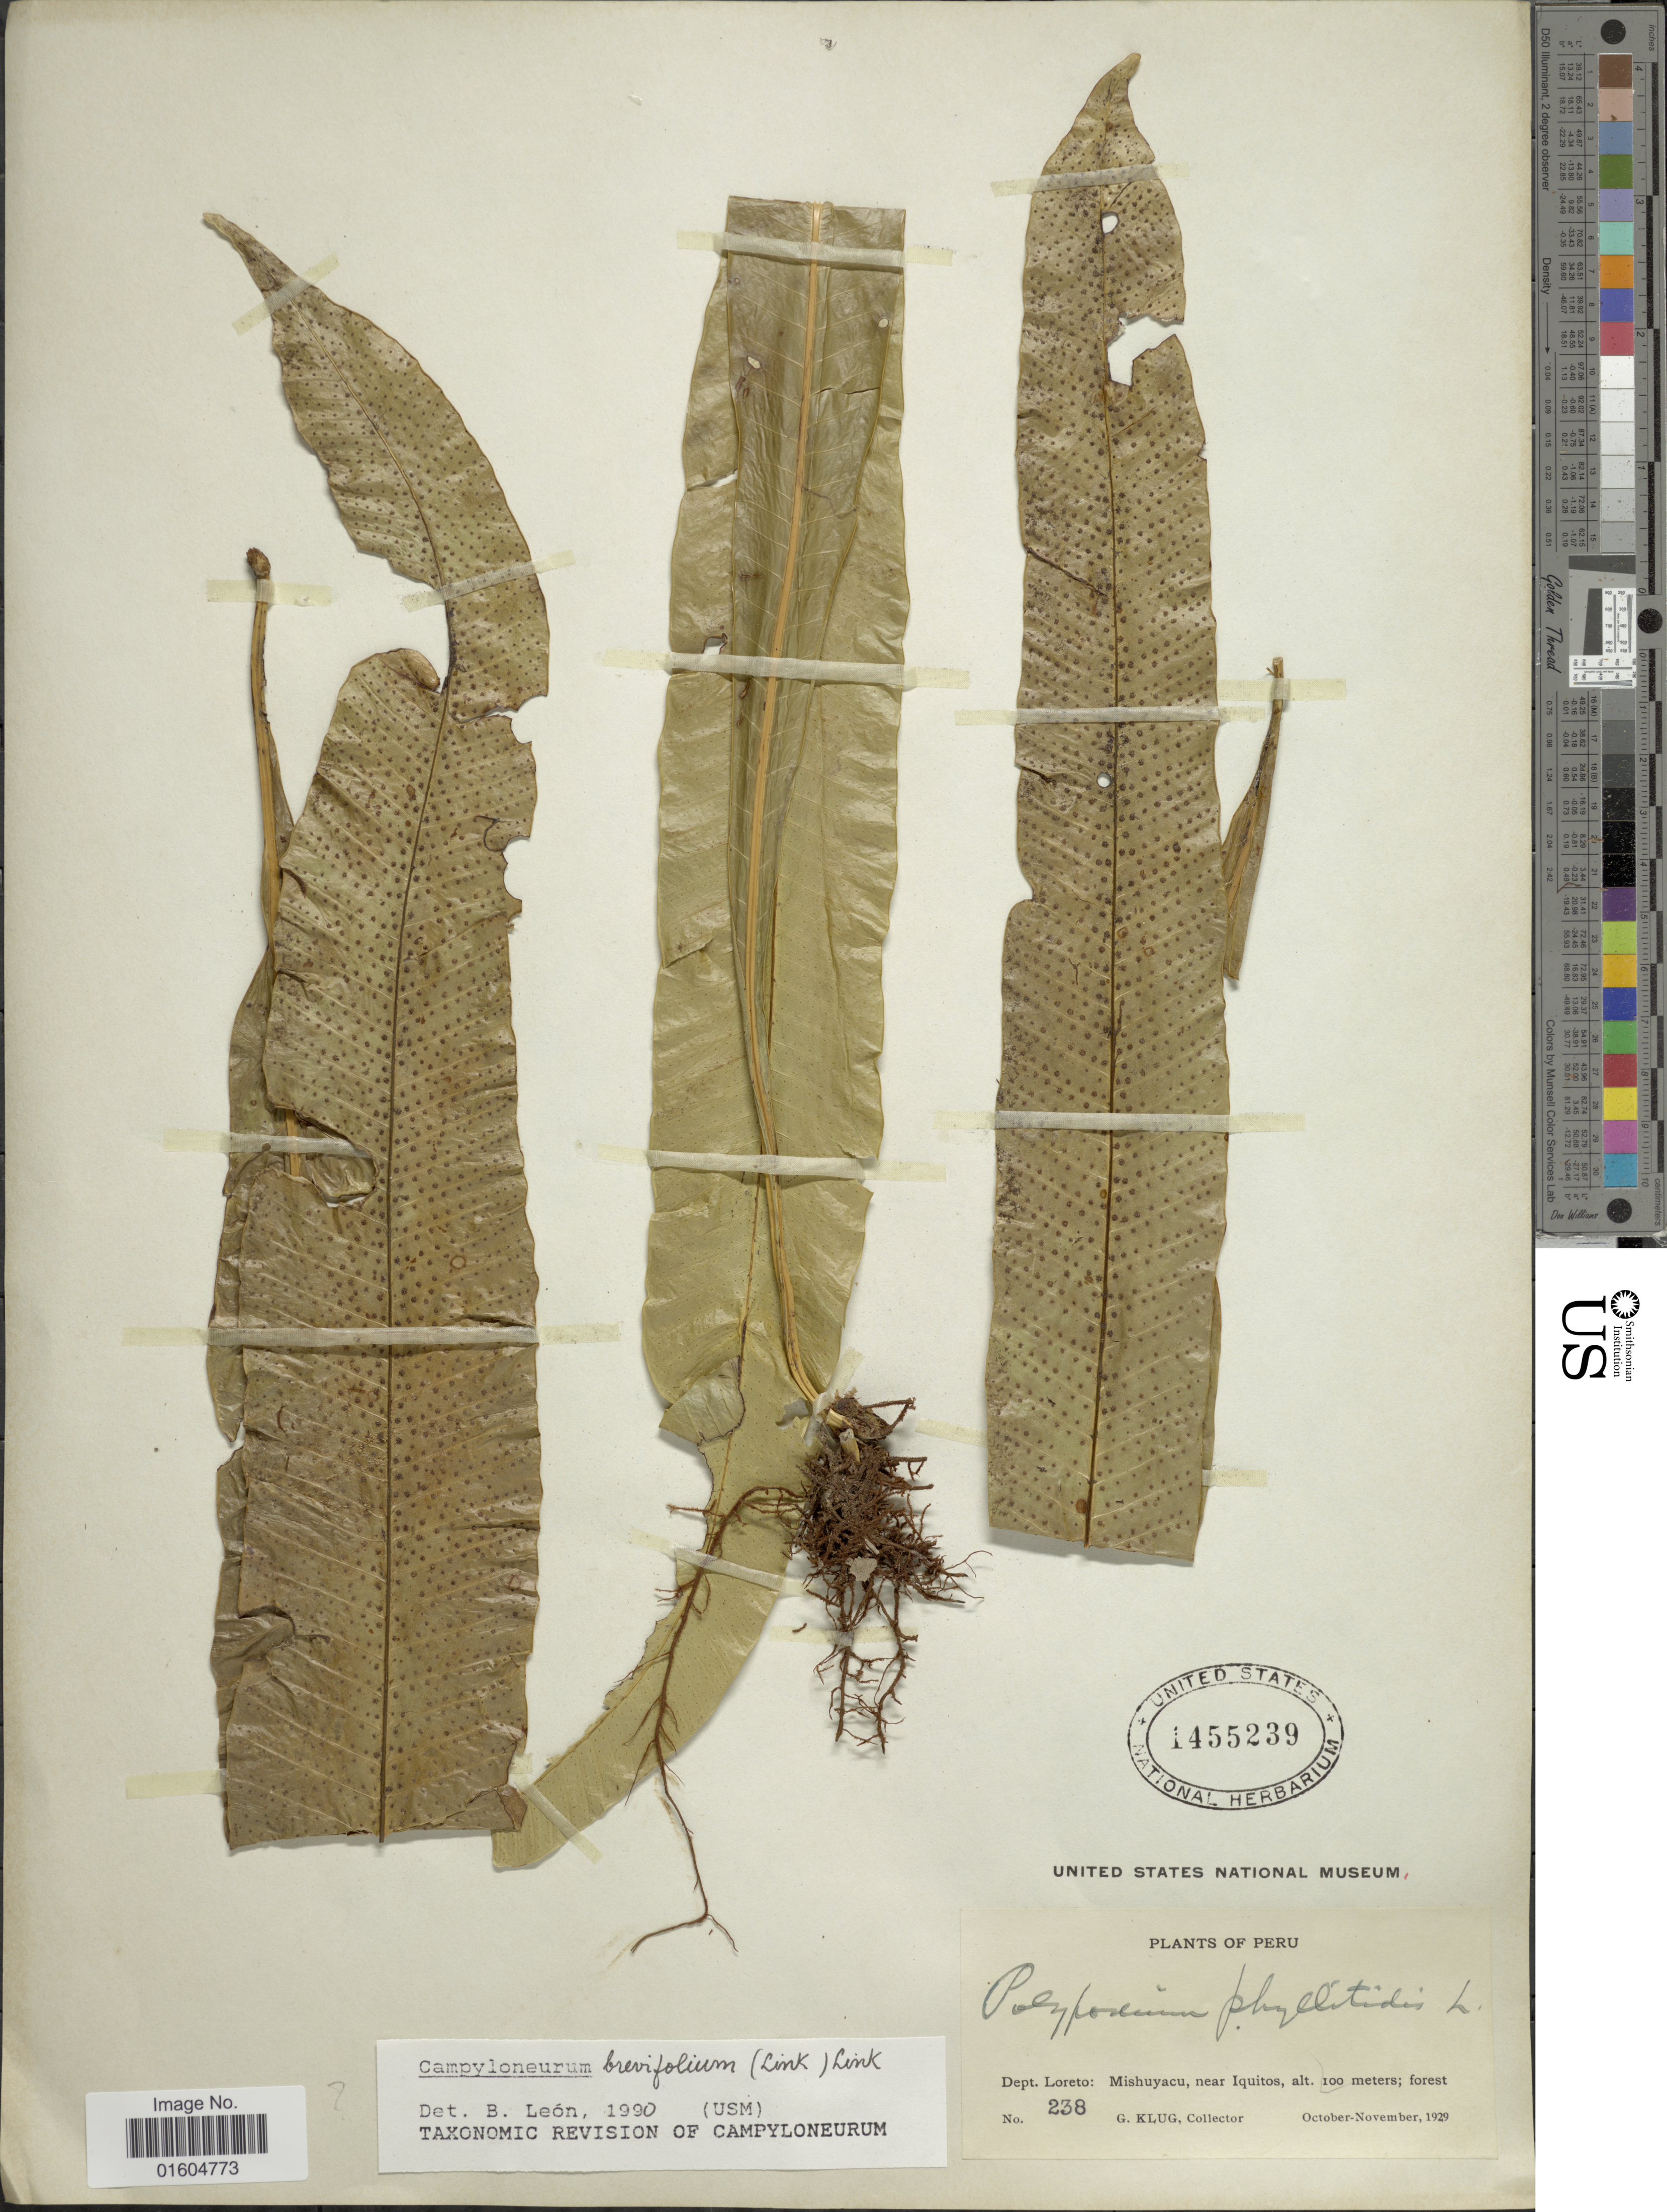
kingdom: Plantae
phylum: Tracheophyta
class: Polypodiopsida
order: Polypodiales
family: Polypodiaceae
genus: Campyloneurum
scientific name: Campyloneurum phyllitidis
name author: (L.) C. Presl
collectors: G. Klug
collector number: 238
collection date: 1929-10/1929-11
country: Peru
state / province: Loreto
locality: Peru. Dept. Loreto: Mishuyacu, near Iquitos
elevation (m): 100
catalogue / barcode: US 1455239